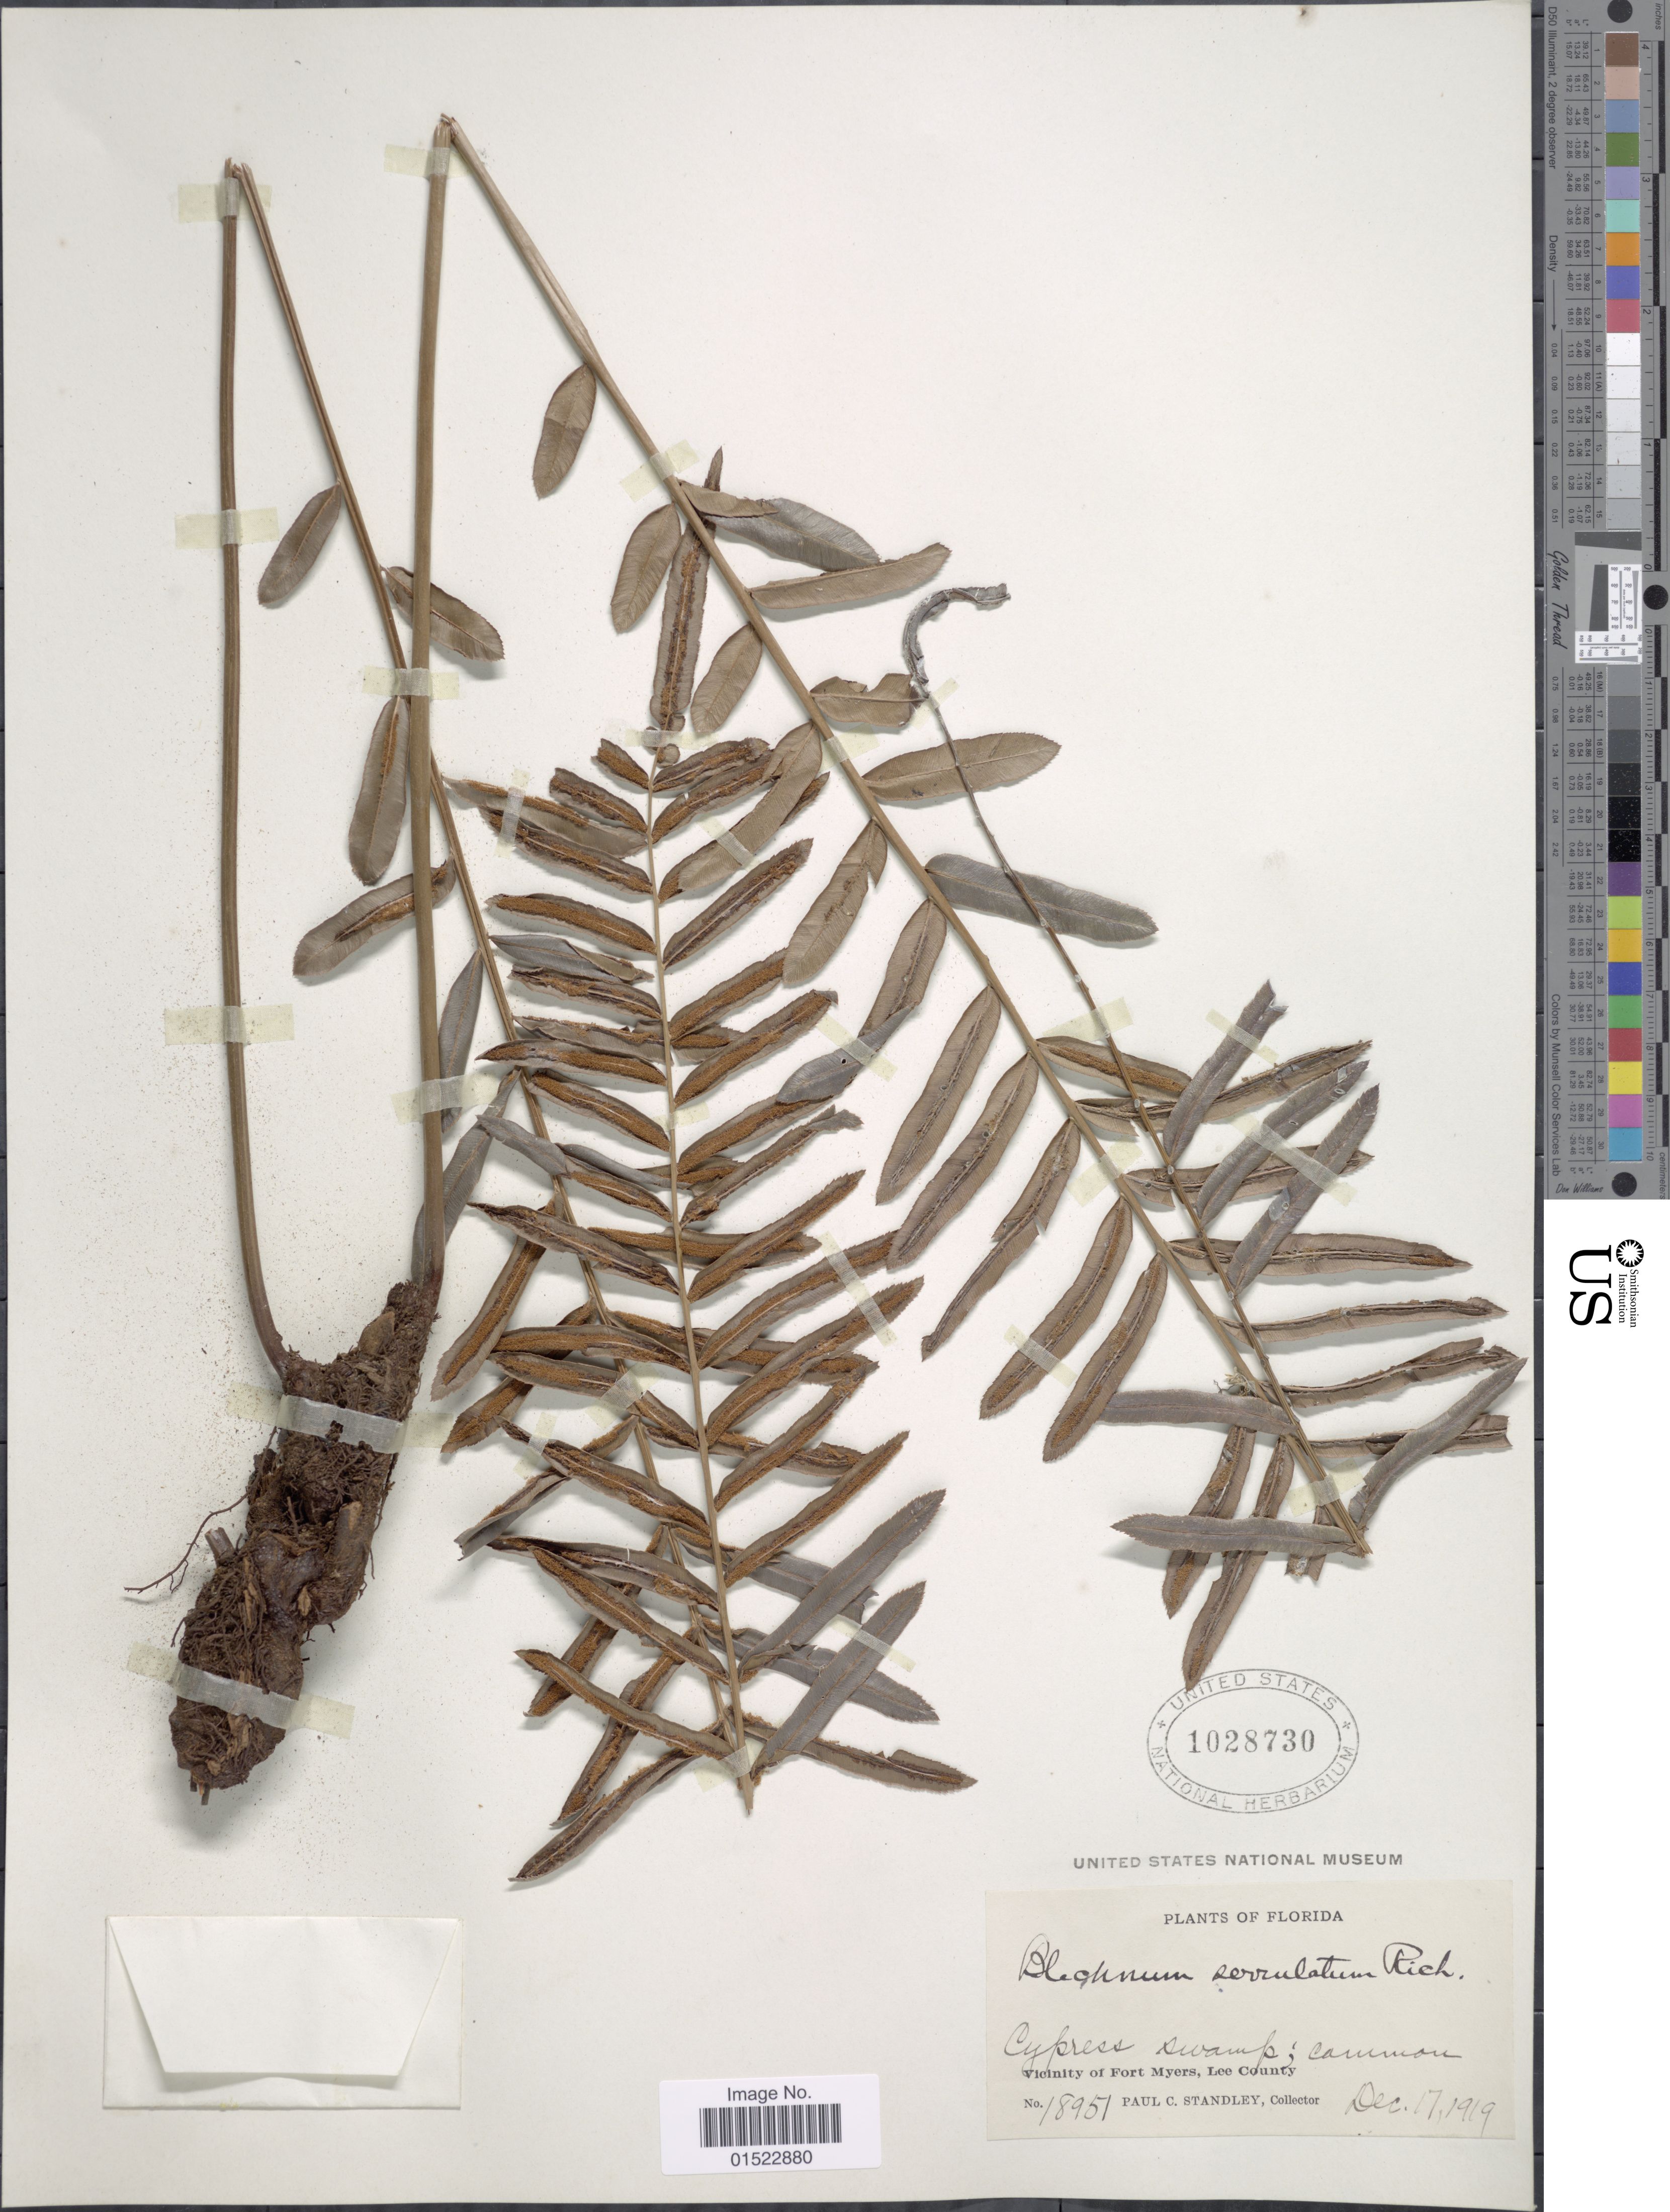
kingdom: Plantae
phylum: Tracheophyta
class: Polypodiopsida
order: Polypodiales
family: Blechnaceae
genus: Telmatoblechnum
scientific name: Telmatoblechnum serrulatum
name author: (Rich.) Perrie et al.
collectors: P. C. Standley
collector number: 18951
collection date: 1919-12-17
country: United States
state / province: Florida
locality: Vicinity of Fort Myers, Lee County, Cypress swamp.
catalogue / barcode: US 1028730